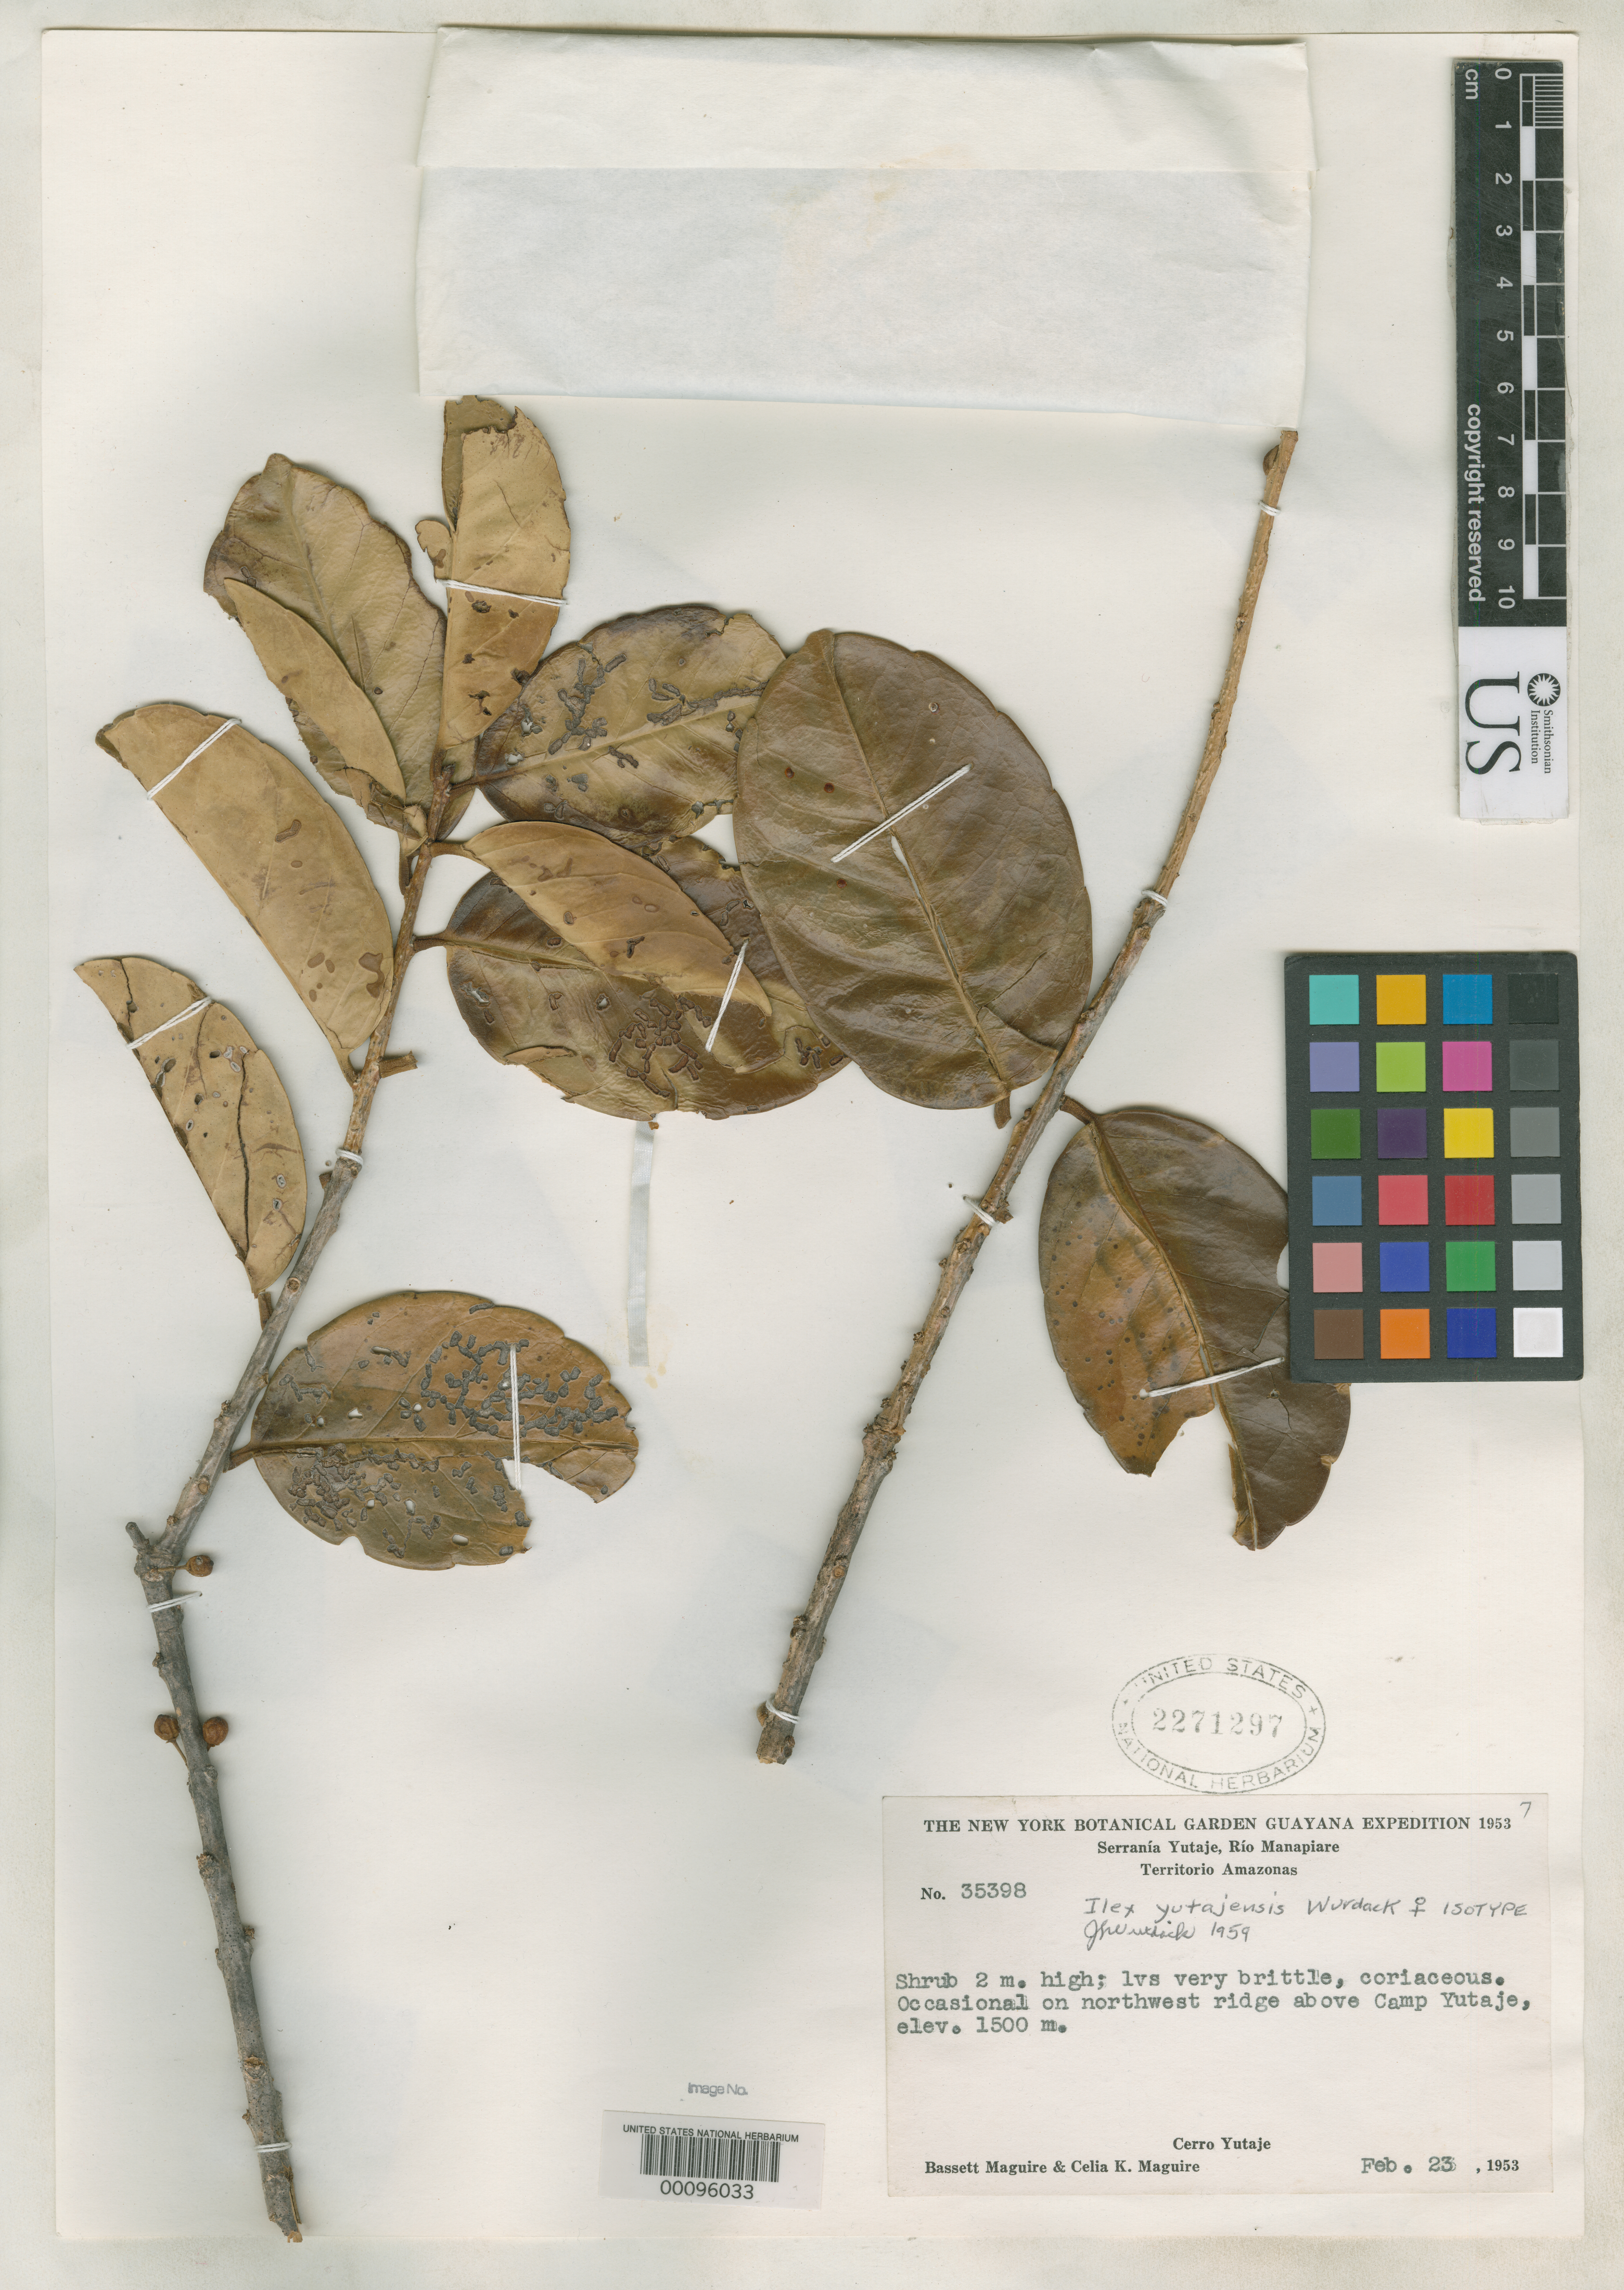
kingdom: Plantae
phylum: Tracheophyta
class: Magnoliopsida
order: Aquifoliales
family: Aquifoliaceae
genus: Ilex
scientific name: Ilex yutajensis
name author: Wurdack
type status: Isotype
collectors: B. Maguire & C. K. Maguire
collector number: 35398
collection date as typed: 23 Feb 1953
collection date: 1953-02-23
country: Venezuela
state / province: Amazonas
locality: Serrania Yutaje, Rio Manapiare, above camp Yutaje.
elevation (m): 1500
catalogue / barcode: US 2271297